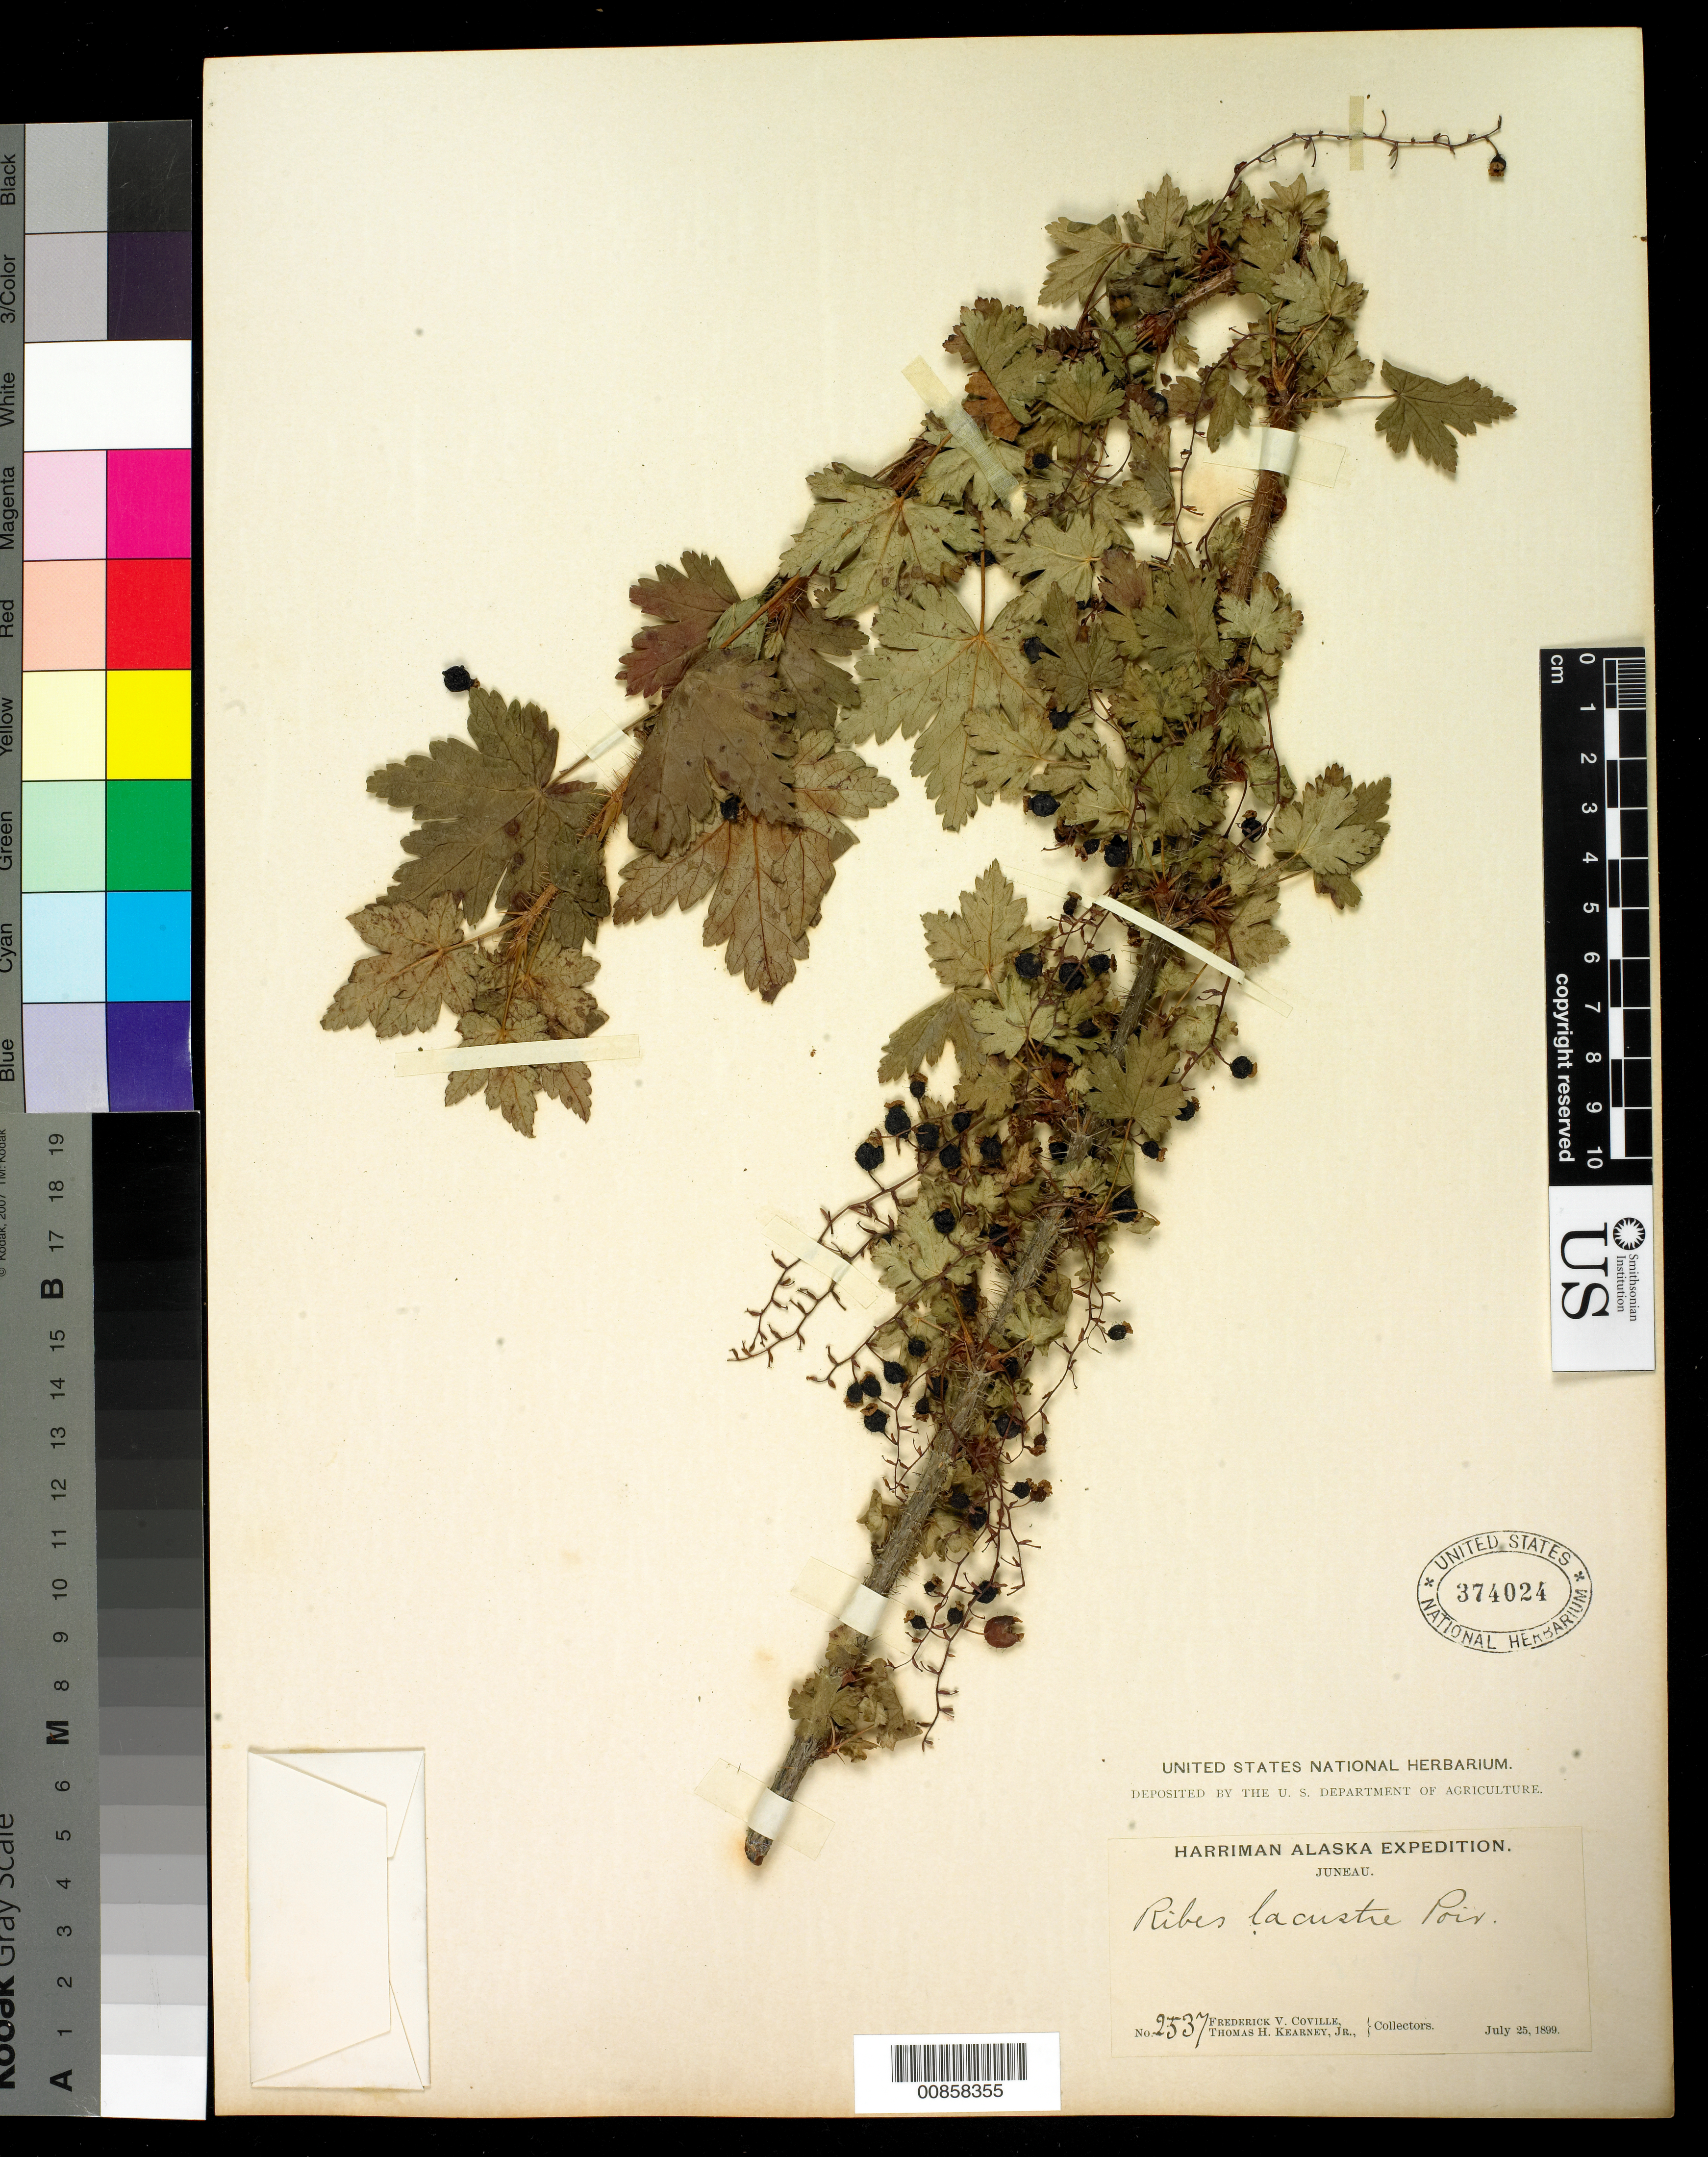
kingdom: Plantae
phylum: Tracheophyta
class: Magnoliopsida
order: Saxifragales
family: Grossulariaceae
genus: Ribes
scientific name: Ribes lacustre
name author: (Pers.) Poir.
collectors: F. V. Coville & T. H. Kearney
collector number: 2537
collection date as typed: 25 Jul 1899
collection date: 1899-07-25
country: United States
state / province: Alaska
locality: Juneau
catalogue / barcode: US 374024